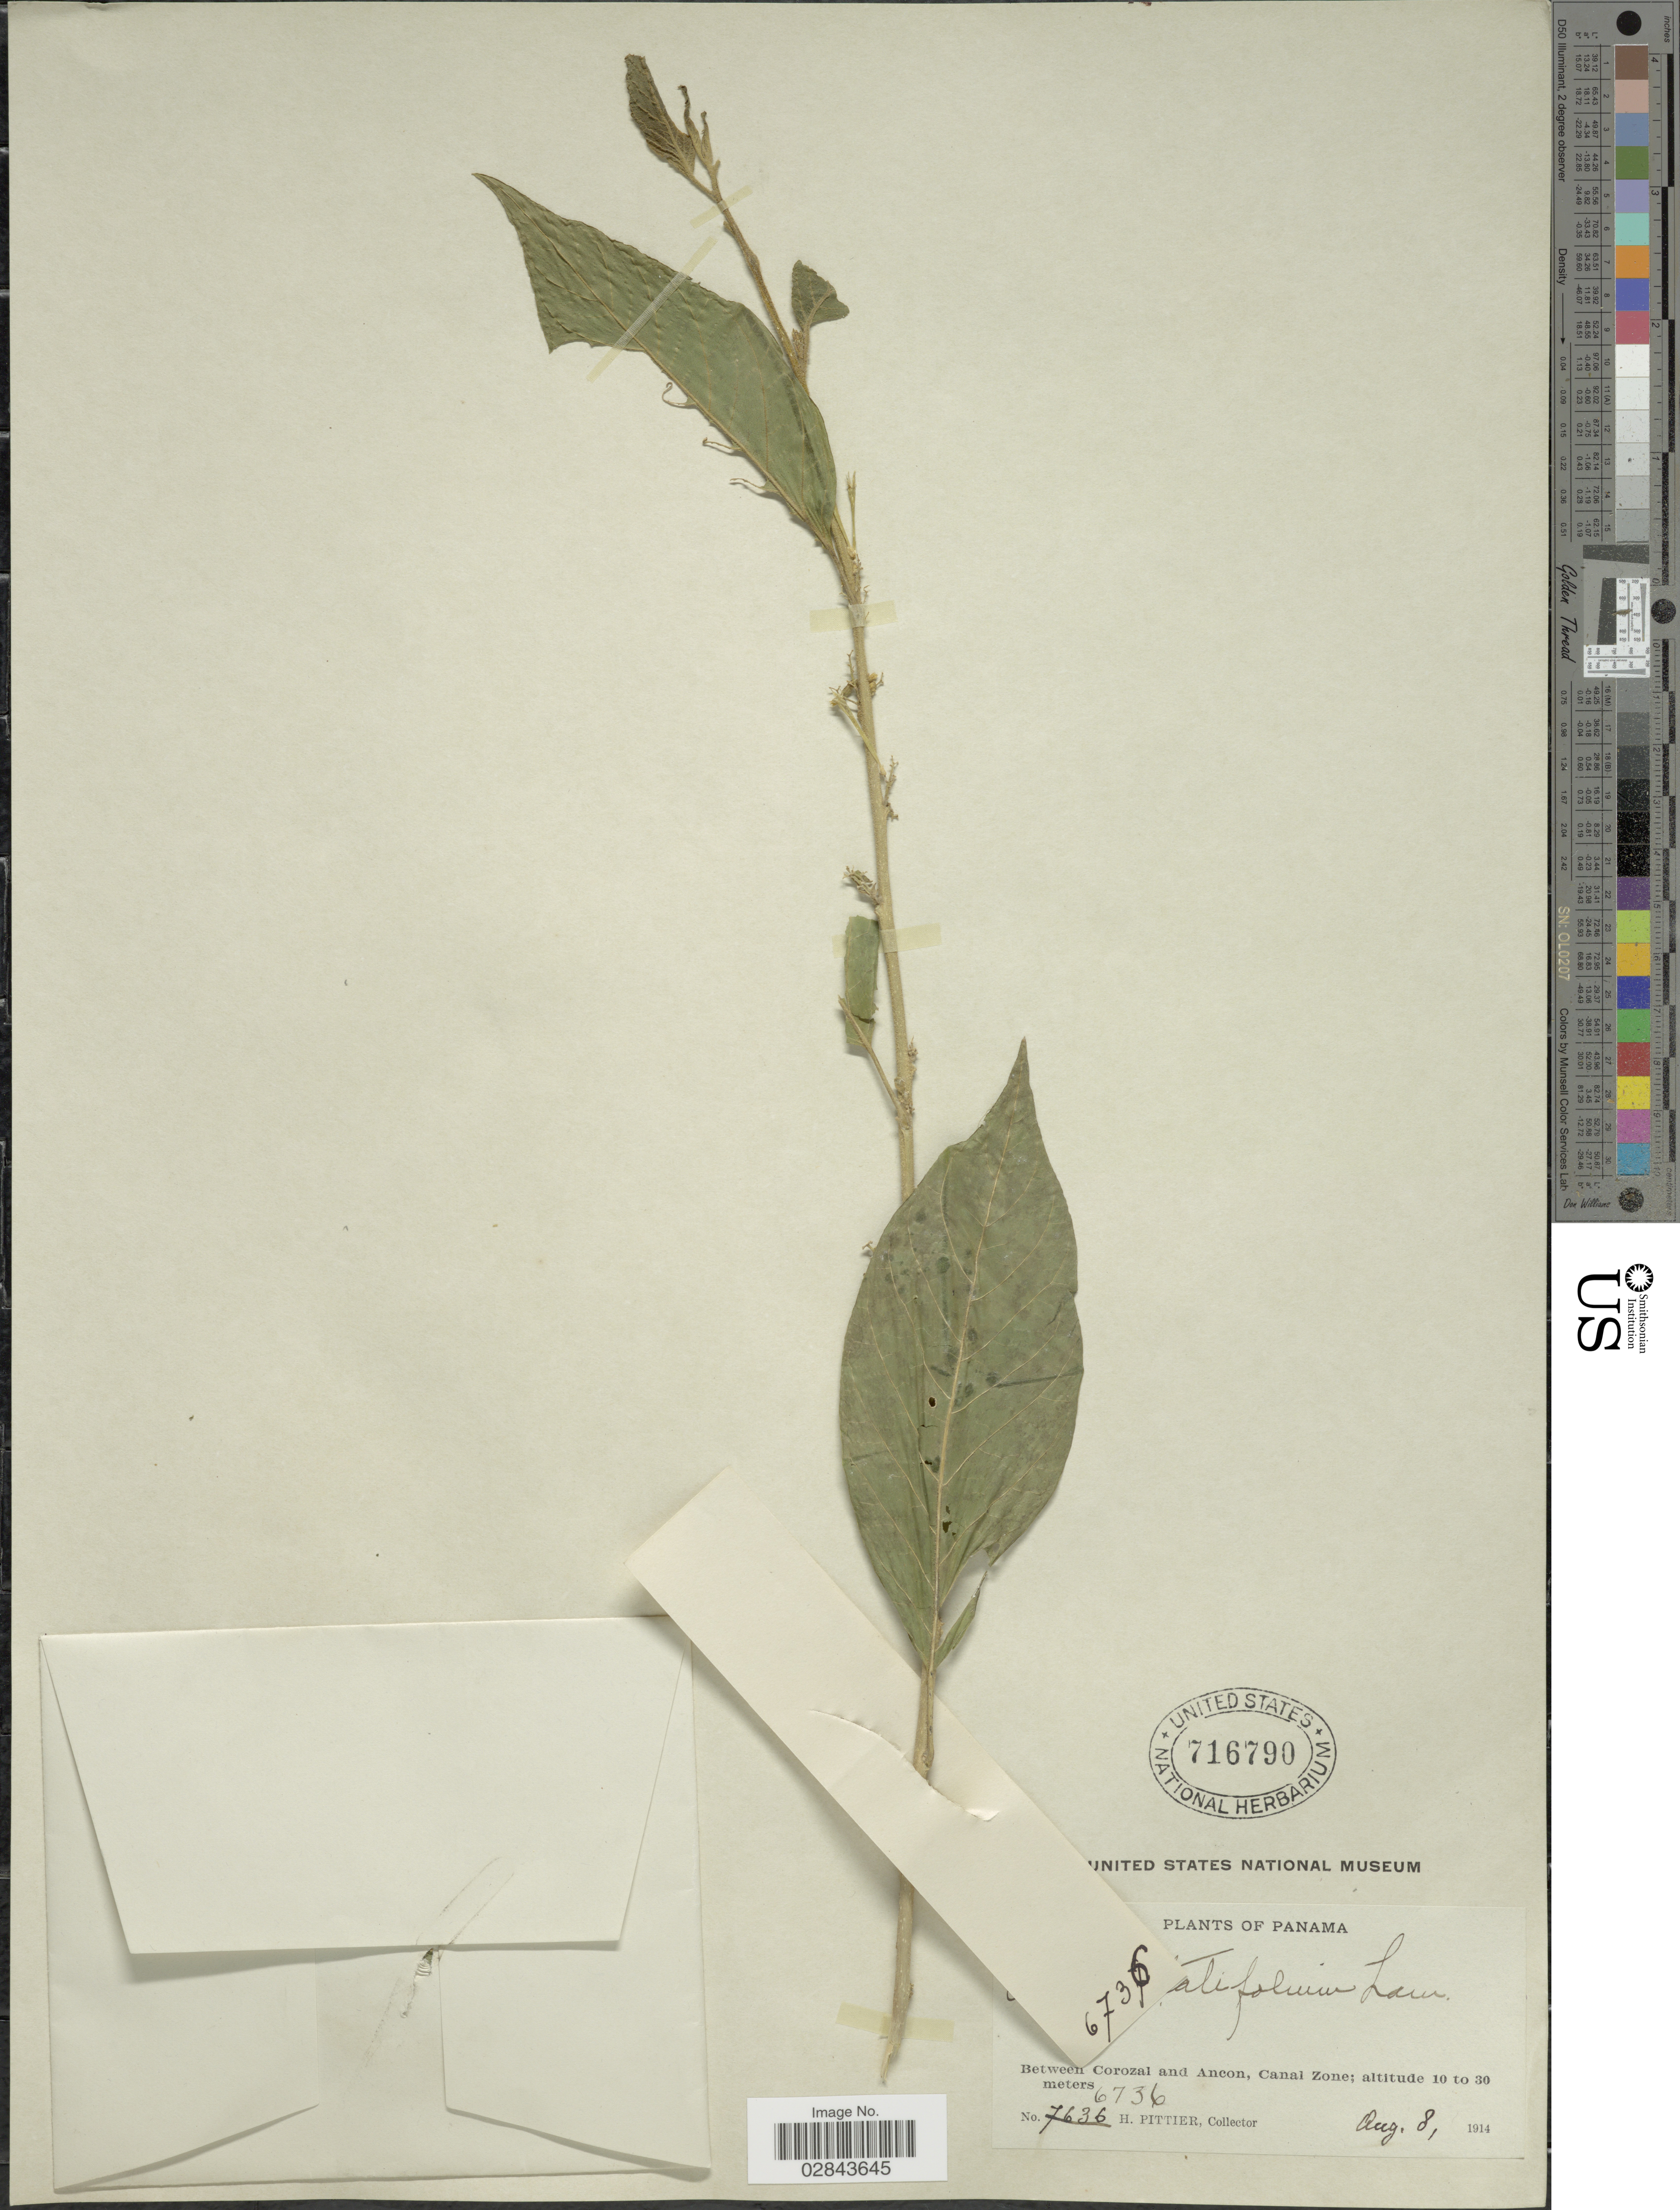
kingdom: Plantae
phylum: Tracheophyta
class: Magnoliopsida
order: Solanales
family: Solanaceae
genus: Cestrum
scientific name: Cestrum latifolium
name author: Lam.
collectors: H. F. Pittier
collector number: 6736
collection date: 1914-08-08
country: Panama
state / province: Colón / Panamá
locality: Between Corozal and Ancon, Canal Zone.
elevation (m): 10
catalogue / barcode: US 716790